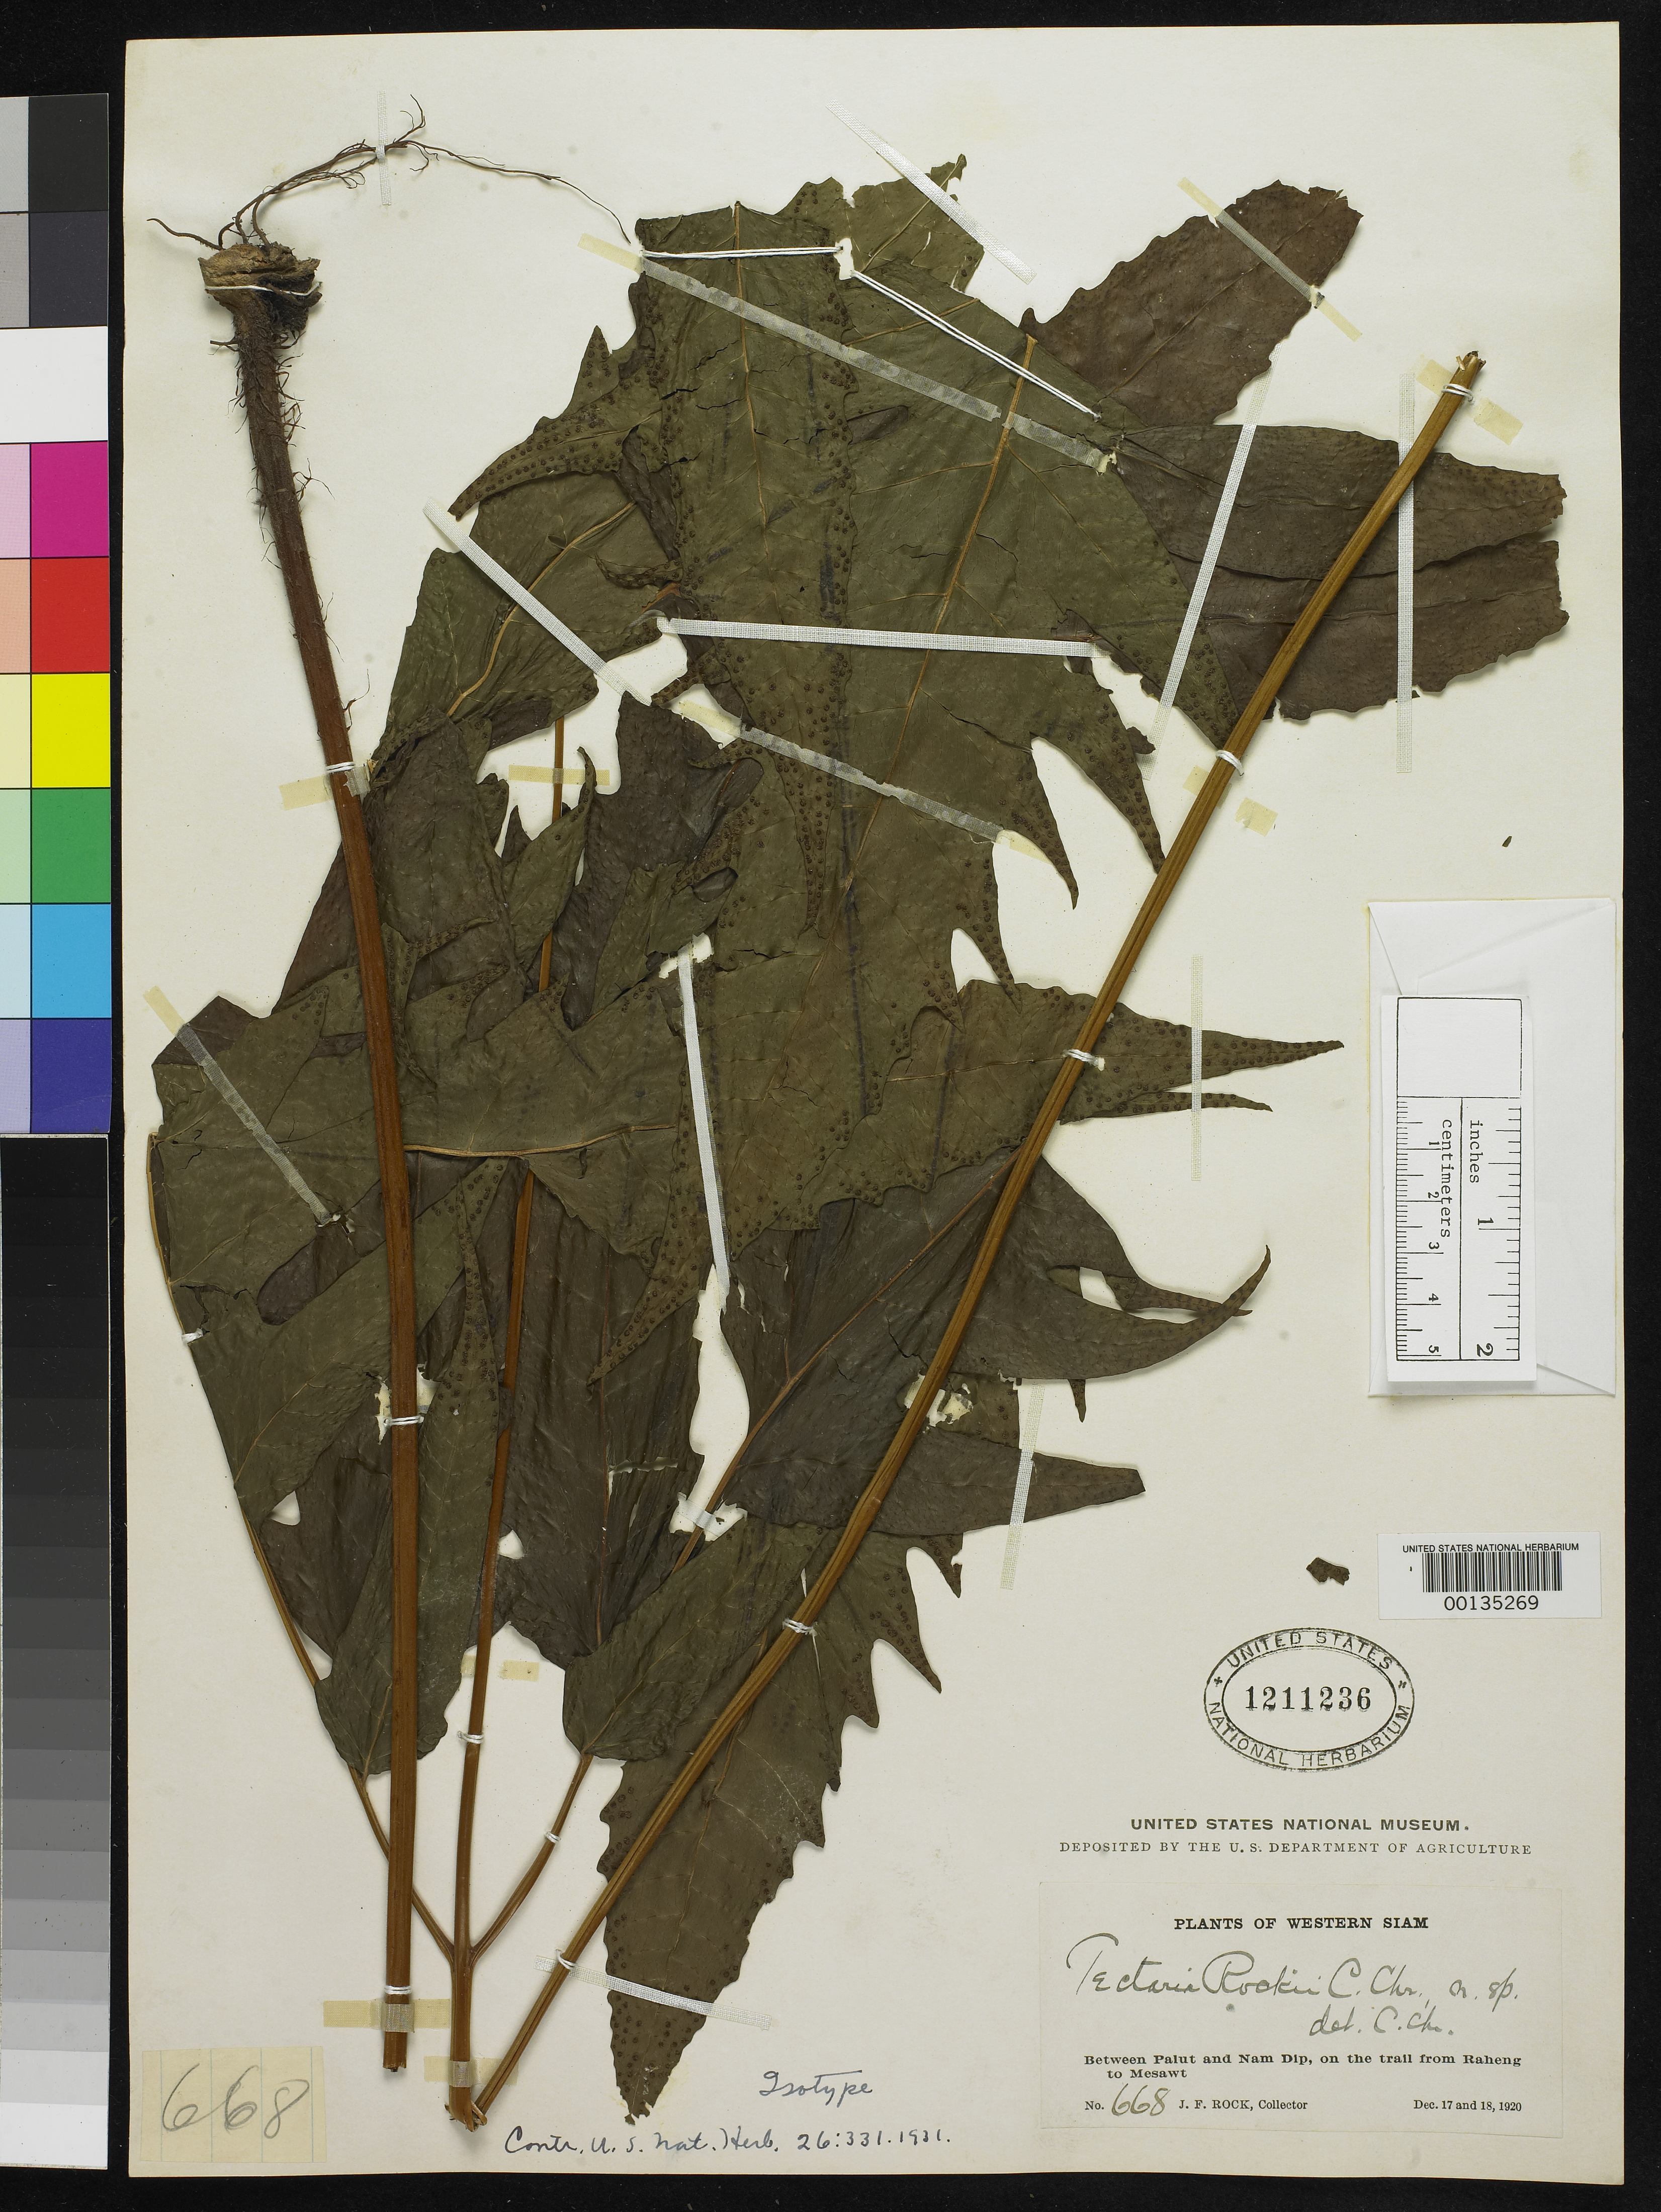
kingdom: Plantae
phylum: Tracheophyta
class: Polypodiopsida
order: Polypodiales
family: Tectariaceae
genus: Tectaria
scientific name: Tectaria rockii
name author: C. Chr.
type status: Isotype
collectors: J. F. Rock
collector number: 668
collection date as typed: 17 Dec 1920 to 18 Dec 1920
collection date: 1920-12-17/1920-12-18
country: Thailand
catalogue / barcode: US 1211236